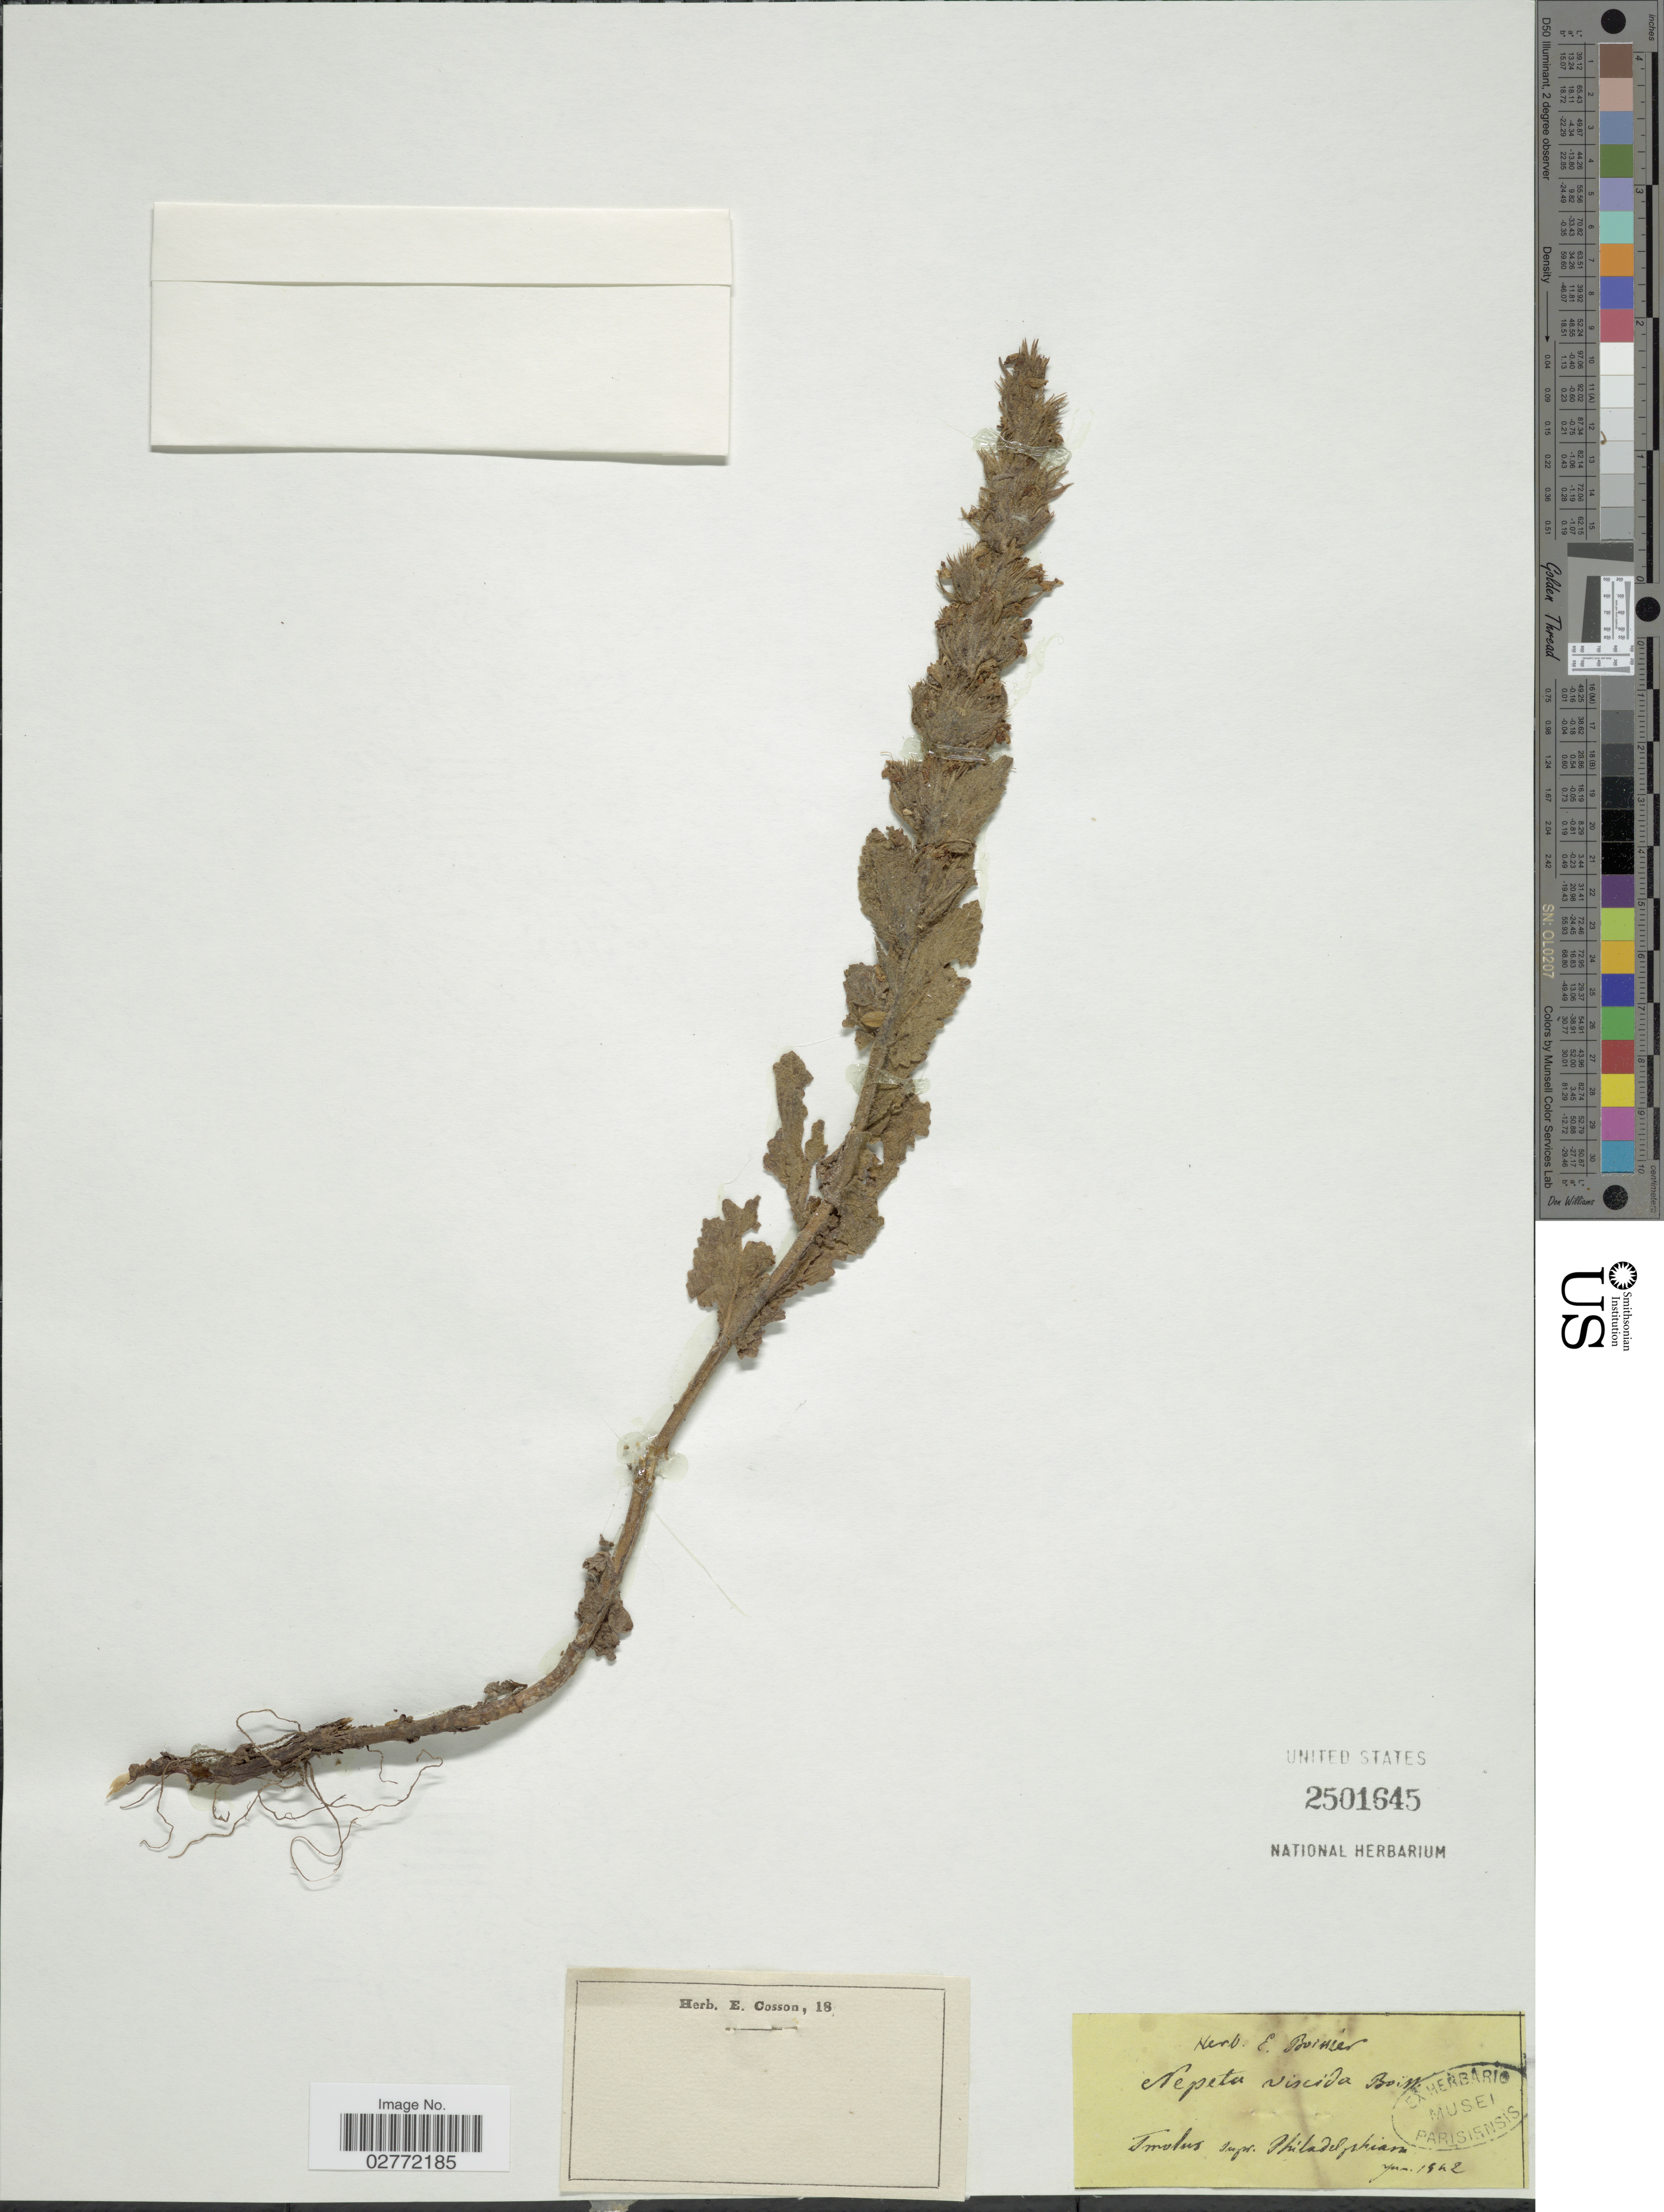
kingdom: Plantae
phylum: Tracheophyta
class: Magnoliopsida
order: Lamiales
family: Lamiaceae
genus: Nepeta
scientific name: Nepeta viscida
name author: Boiss.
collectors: ex herb. E. Boissier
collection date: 1942-06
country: Turkey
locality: Tmolus supr. Philadelphian.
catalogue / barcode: US 2501645